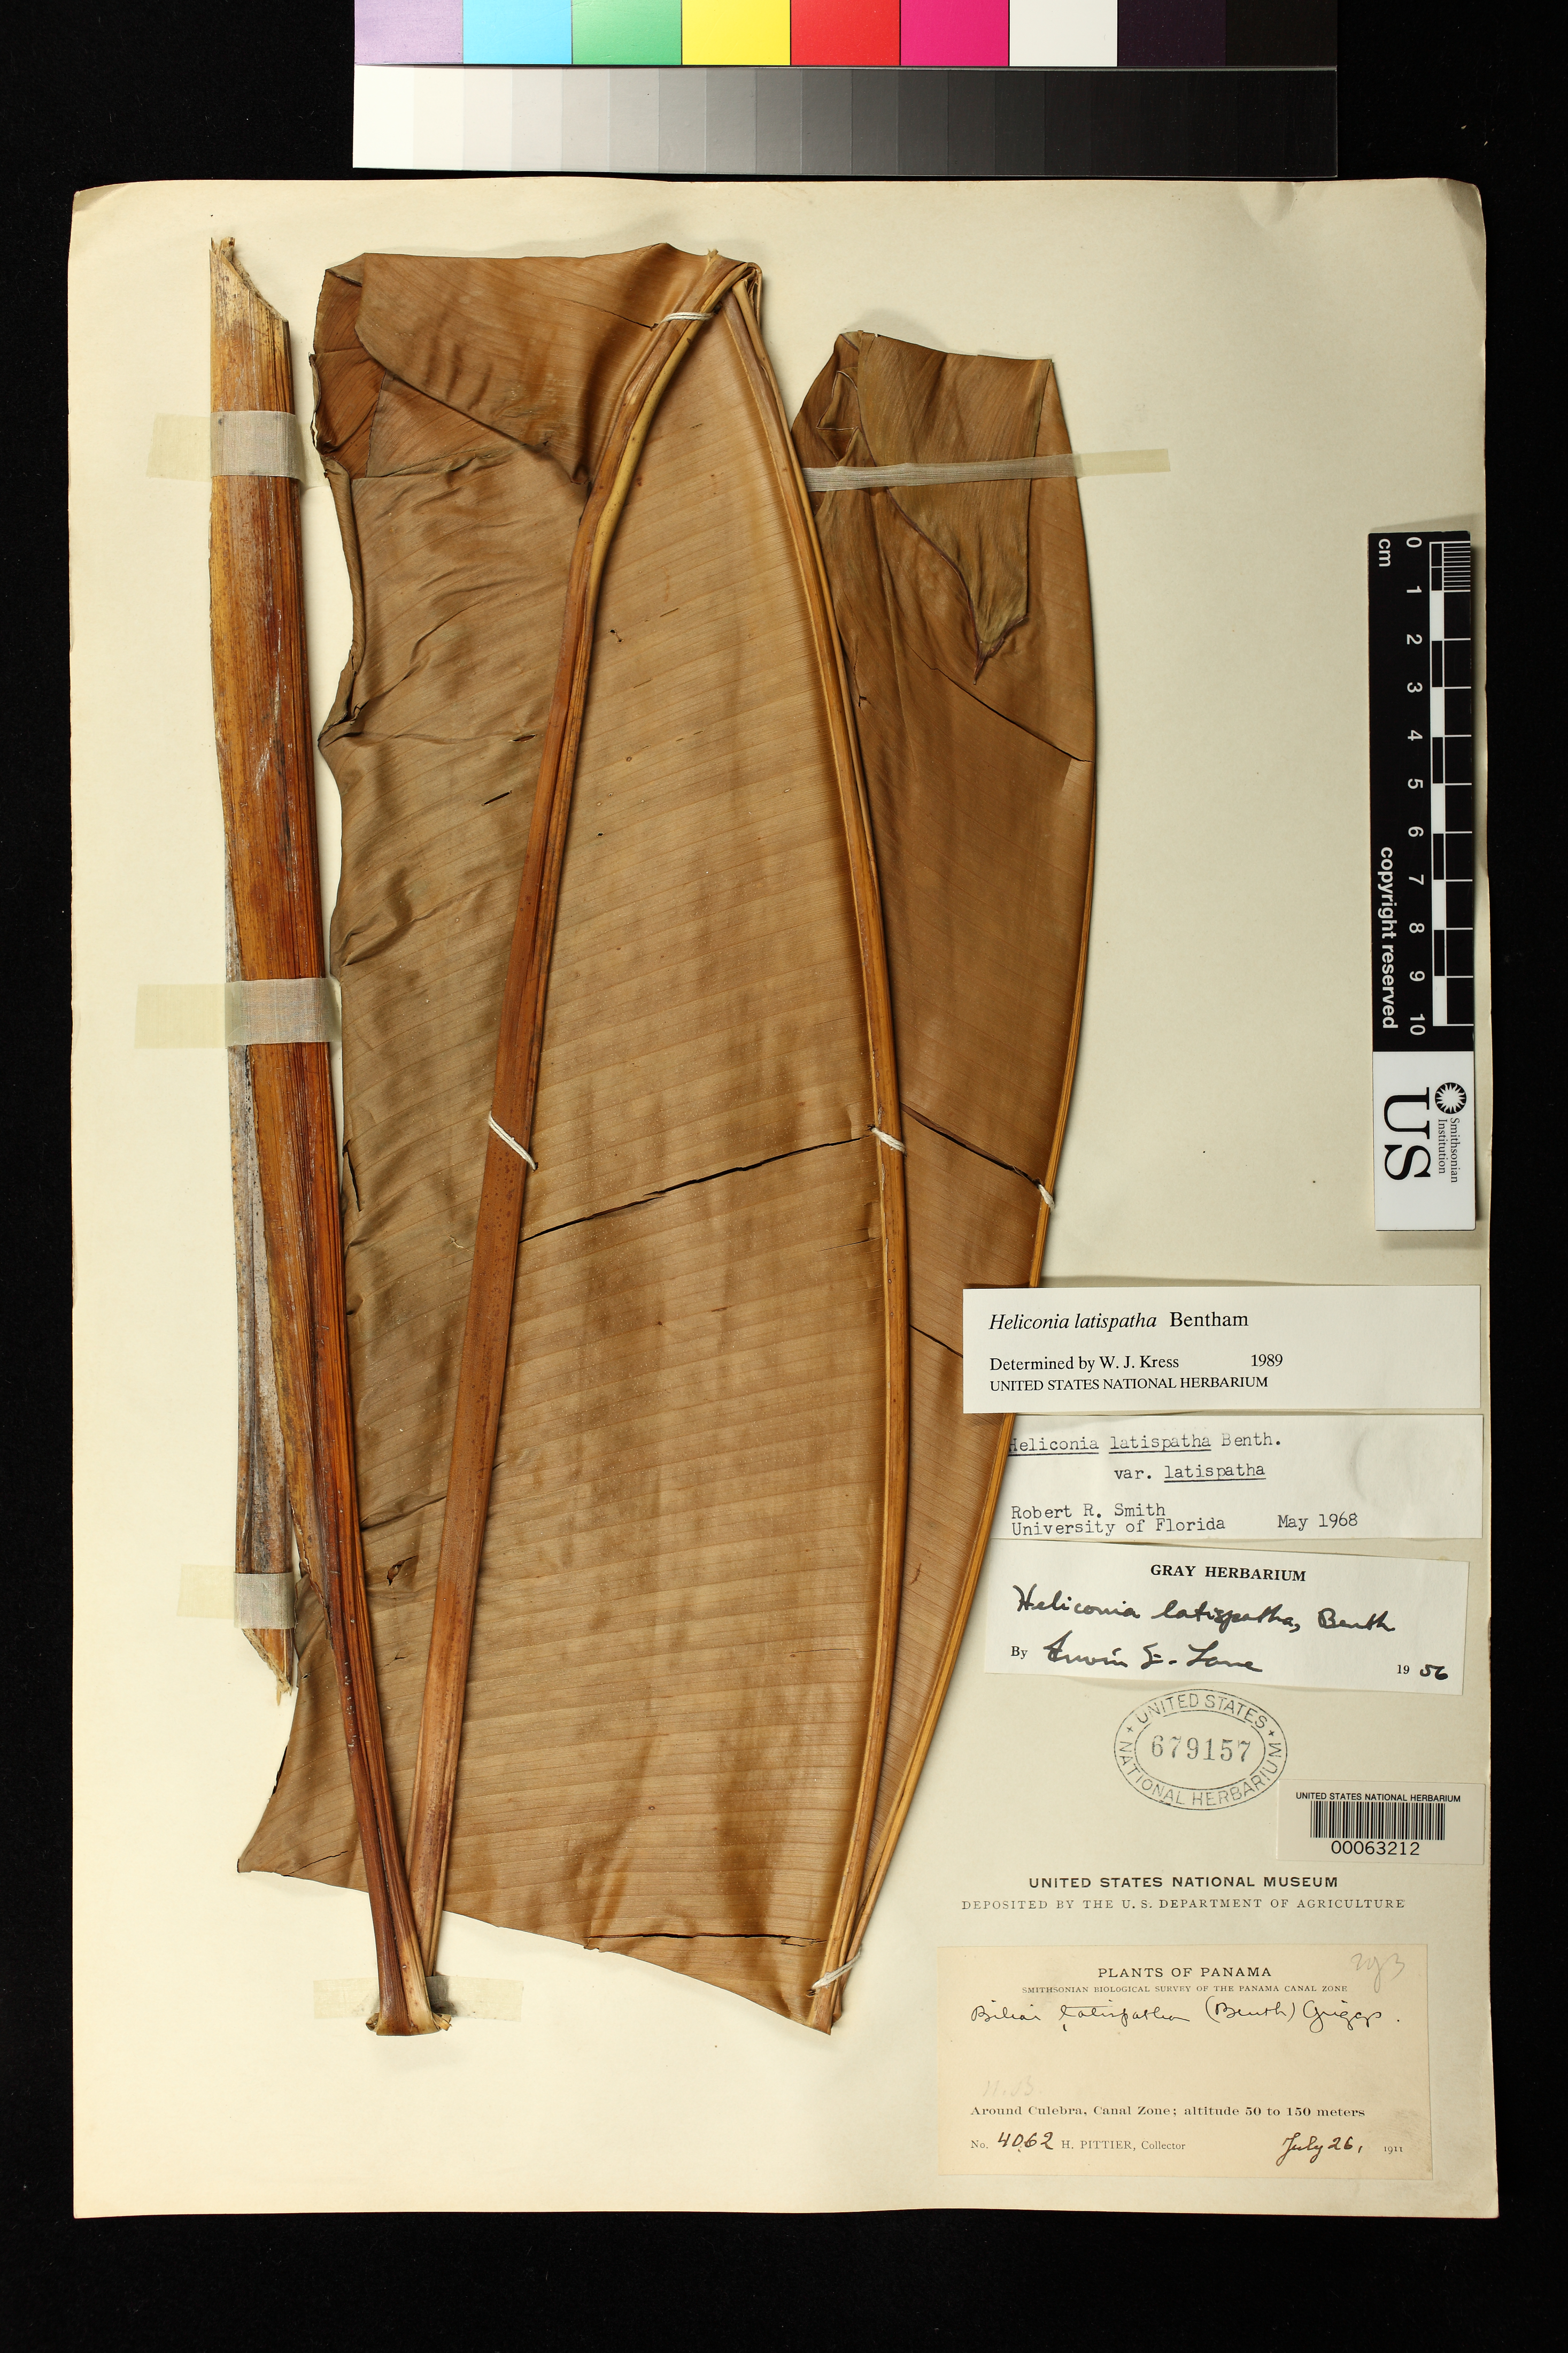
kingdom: Plantae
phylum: Tracheophyta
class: Liliopsida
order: Zingiberales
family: Heliconiaceae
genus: Heliconia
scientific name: Heliconia latispatha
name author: Benth.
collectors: H. F. Pittier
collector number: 4062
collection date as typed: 26 Jul 1911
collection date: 1911-07-26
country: Panama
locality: Around Culebra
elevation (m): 50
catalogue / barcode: US 679157